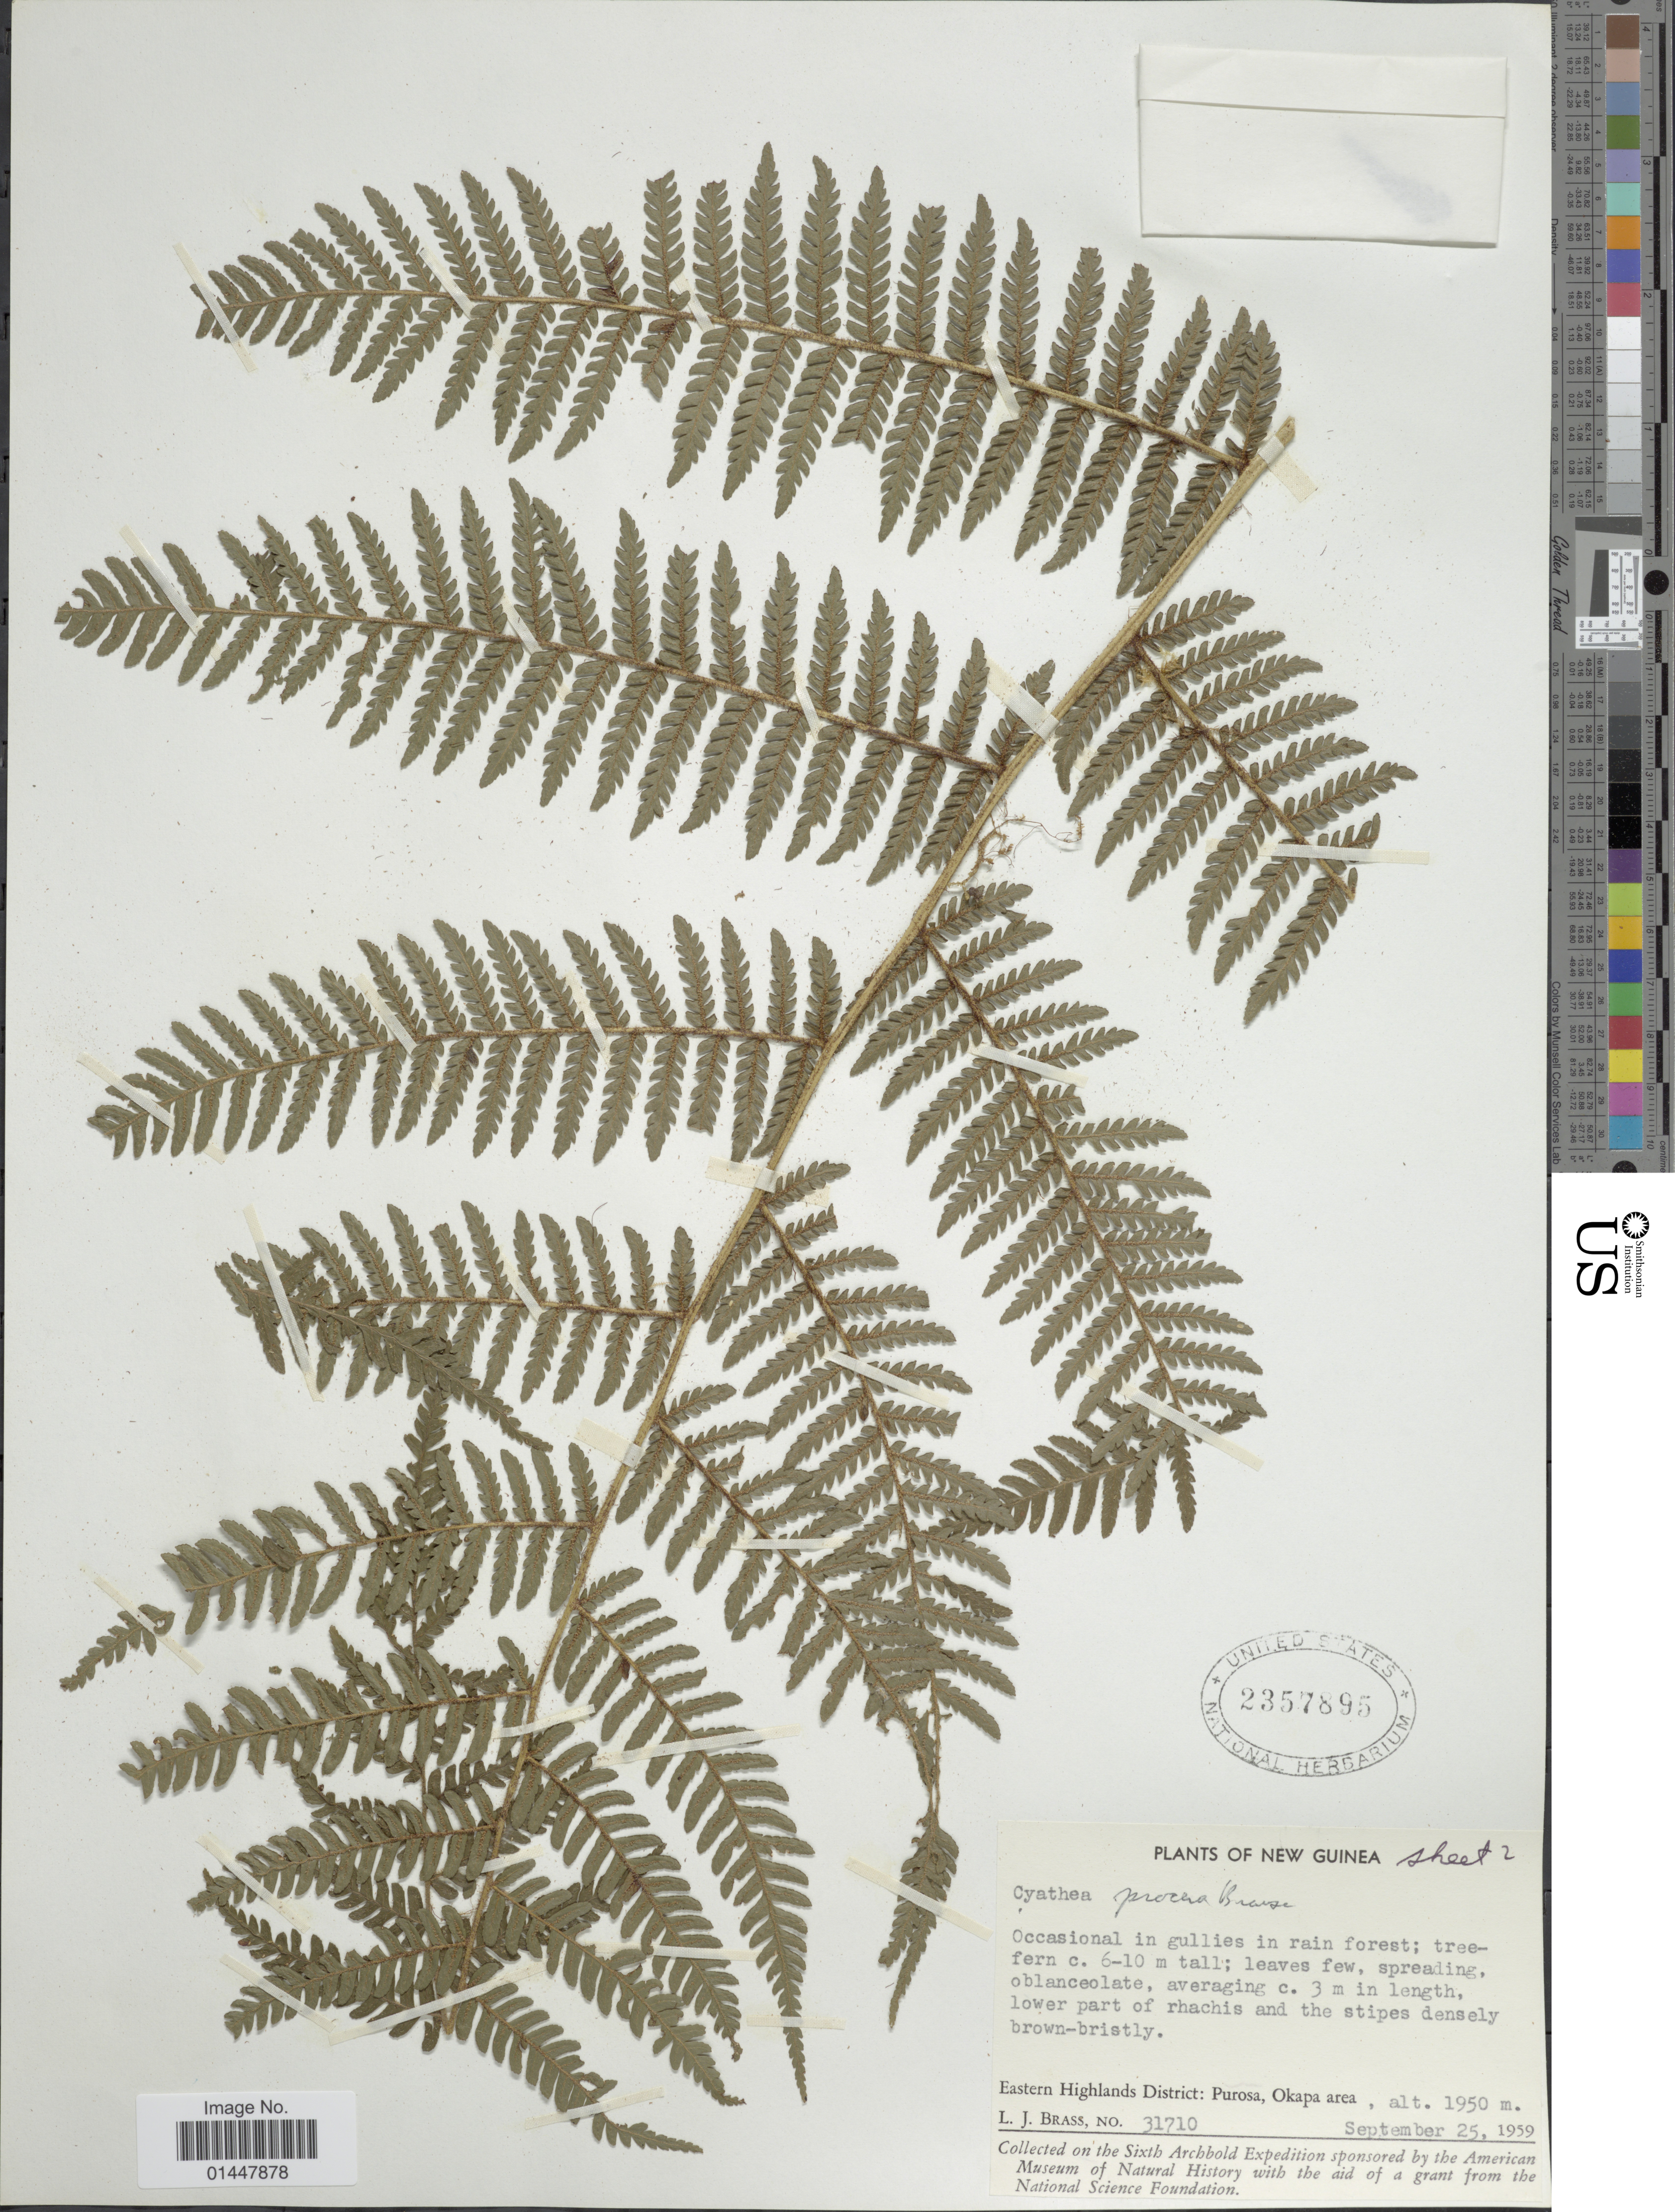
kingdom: Plantae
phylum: Tracheophyta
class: Polypodiopsida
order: Cyatheales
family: Cyatheaceae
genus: Sphaeropteris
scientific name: Sphaeropteris procera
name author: (Brause) R.M. Tryon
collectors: L. J. Brass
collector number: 31710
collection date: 1959-09-25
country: Papua New Guinea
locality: New Guinea, Eastern Highlands District, Purosa, Okapa area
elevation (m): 1950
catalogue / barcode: US 2357895